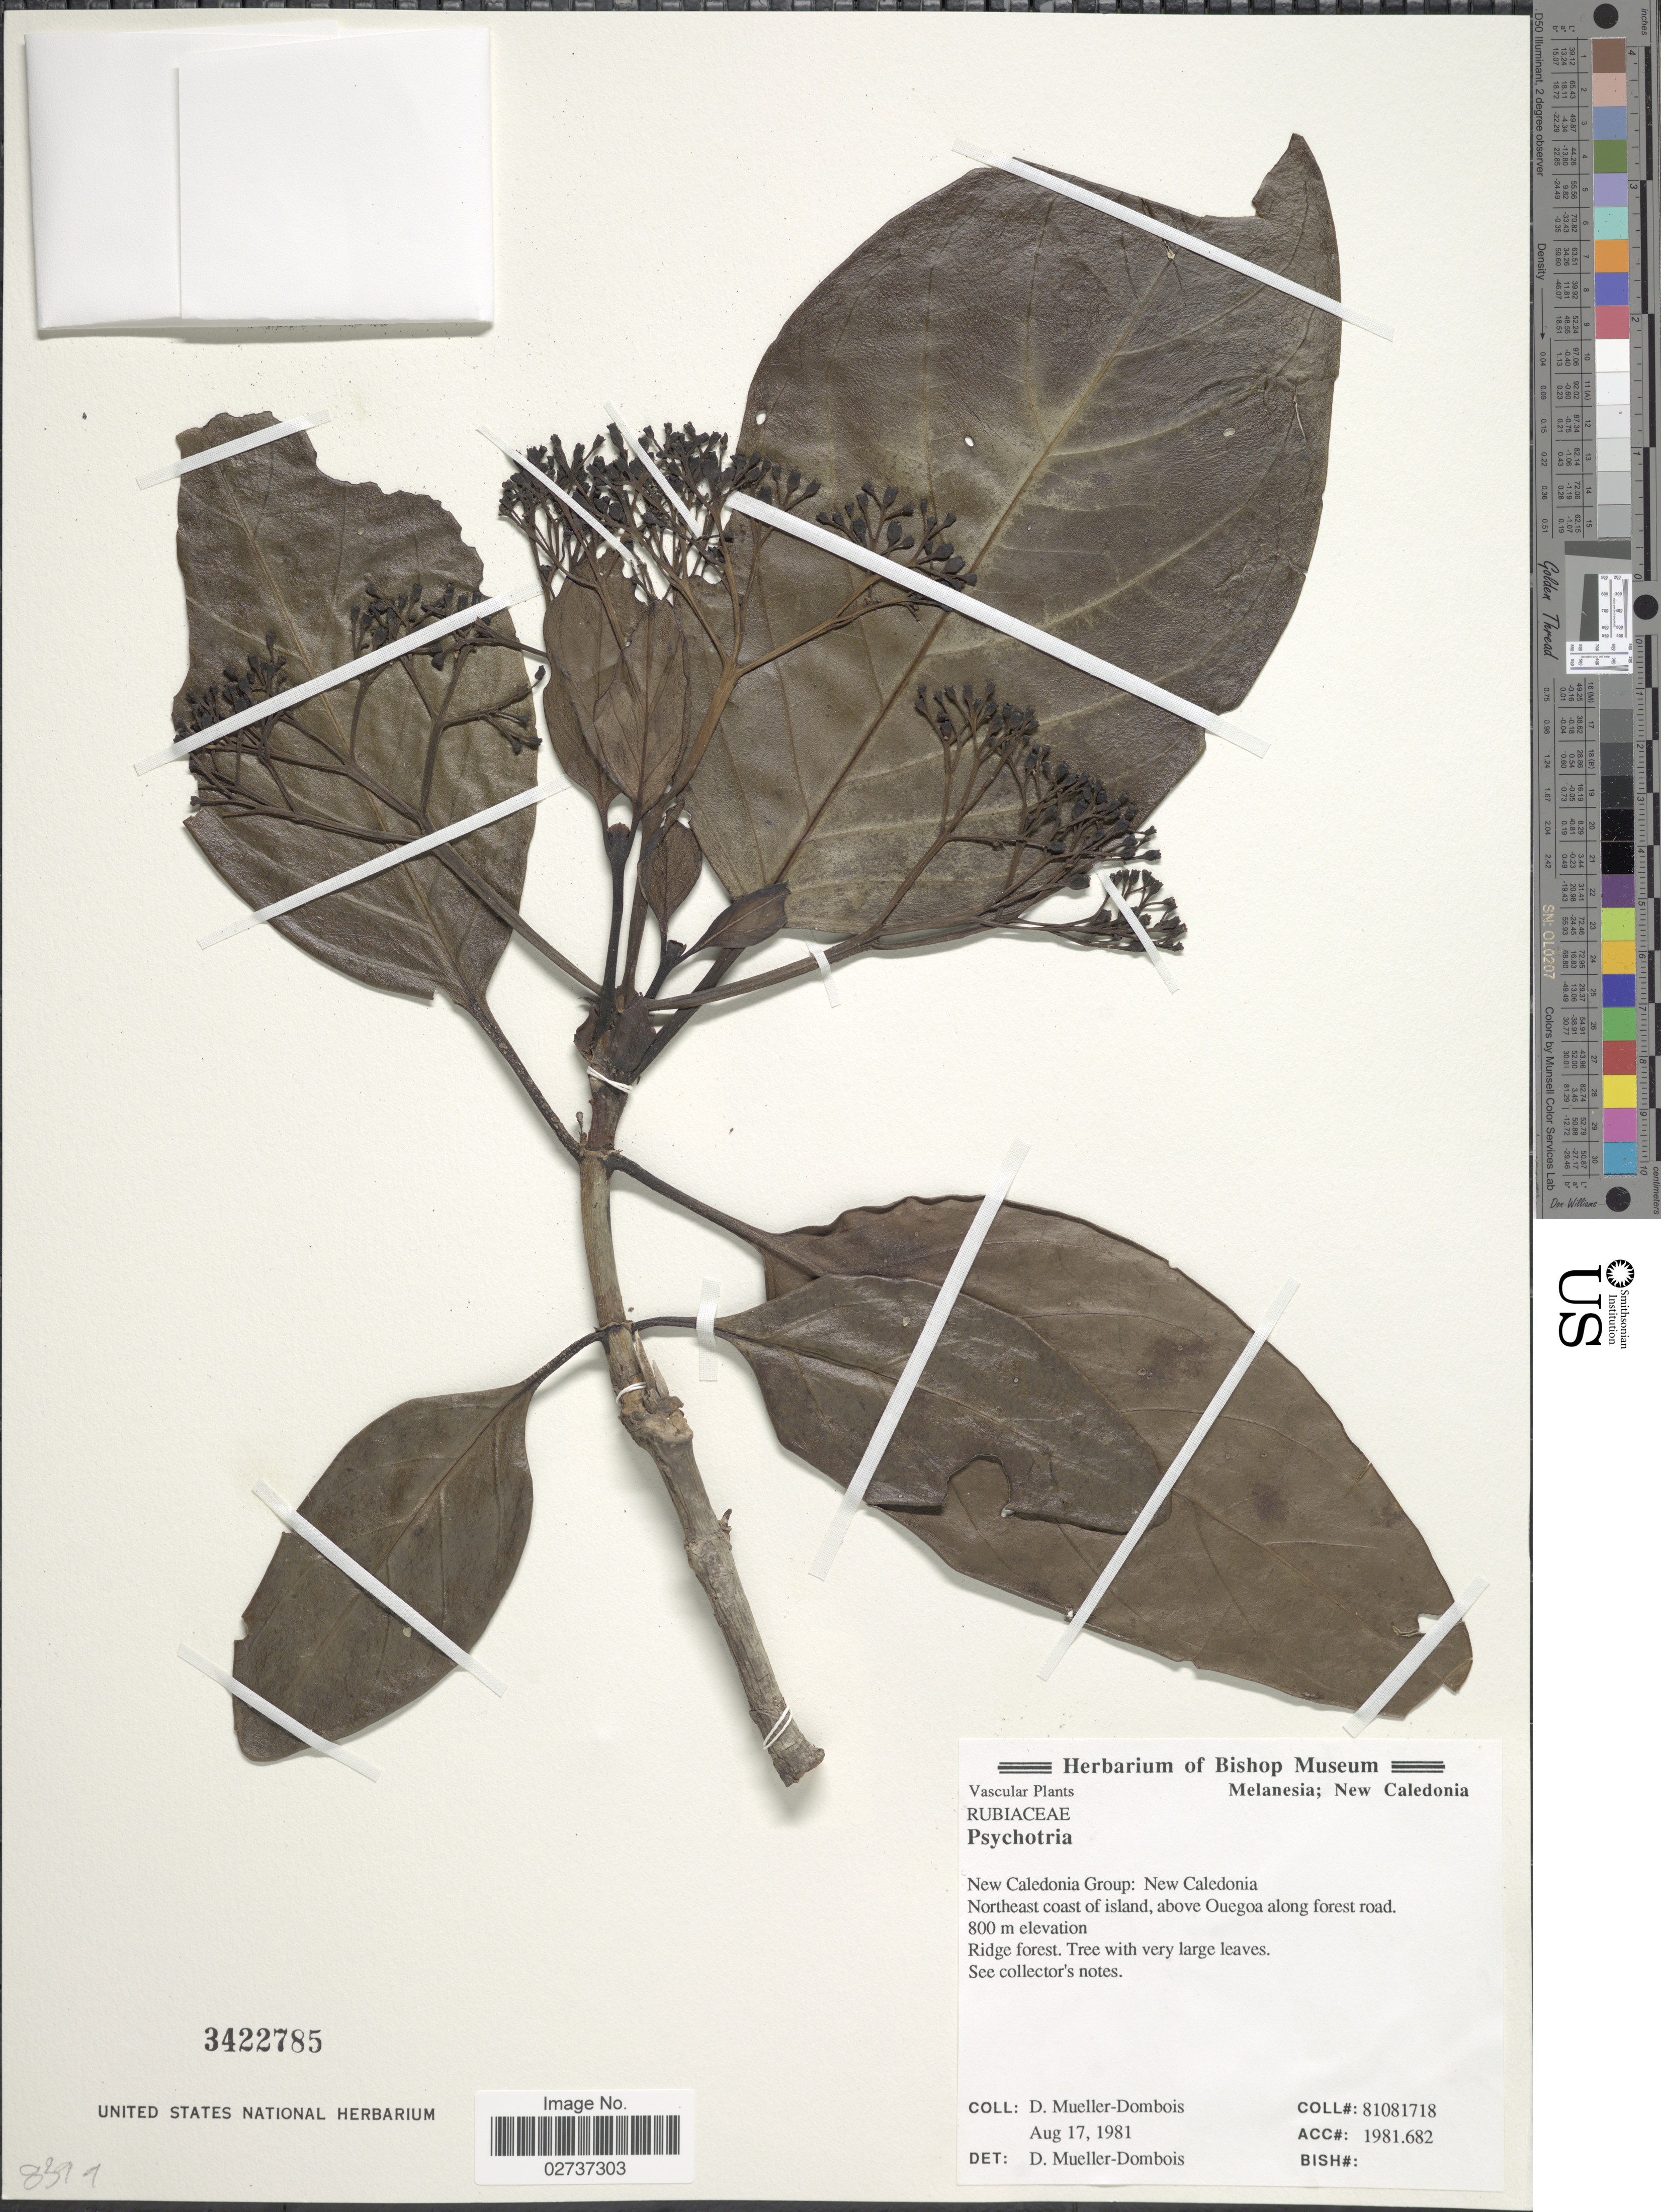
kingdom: Plantae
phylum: Tracheophyta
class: Magnoliopsida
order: Gentianales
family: Rubiaceae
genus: Psychotria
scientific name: Psychotria sp.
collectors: D. Meuller-Dombois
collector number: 81081718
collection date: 1981-08-17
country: New Caledonia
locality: New Caledonia Group. Northeast coast of island, above Ouegoa along forest road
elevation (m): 800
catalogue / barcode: US 3422785